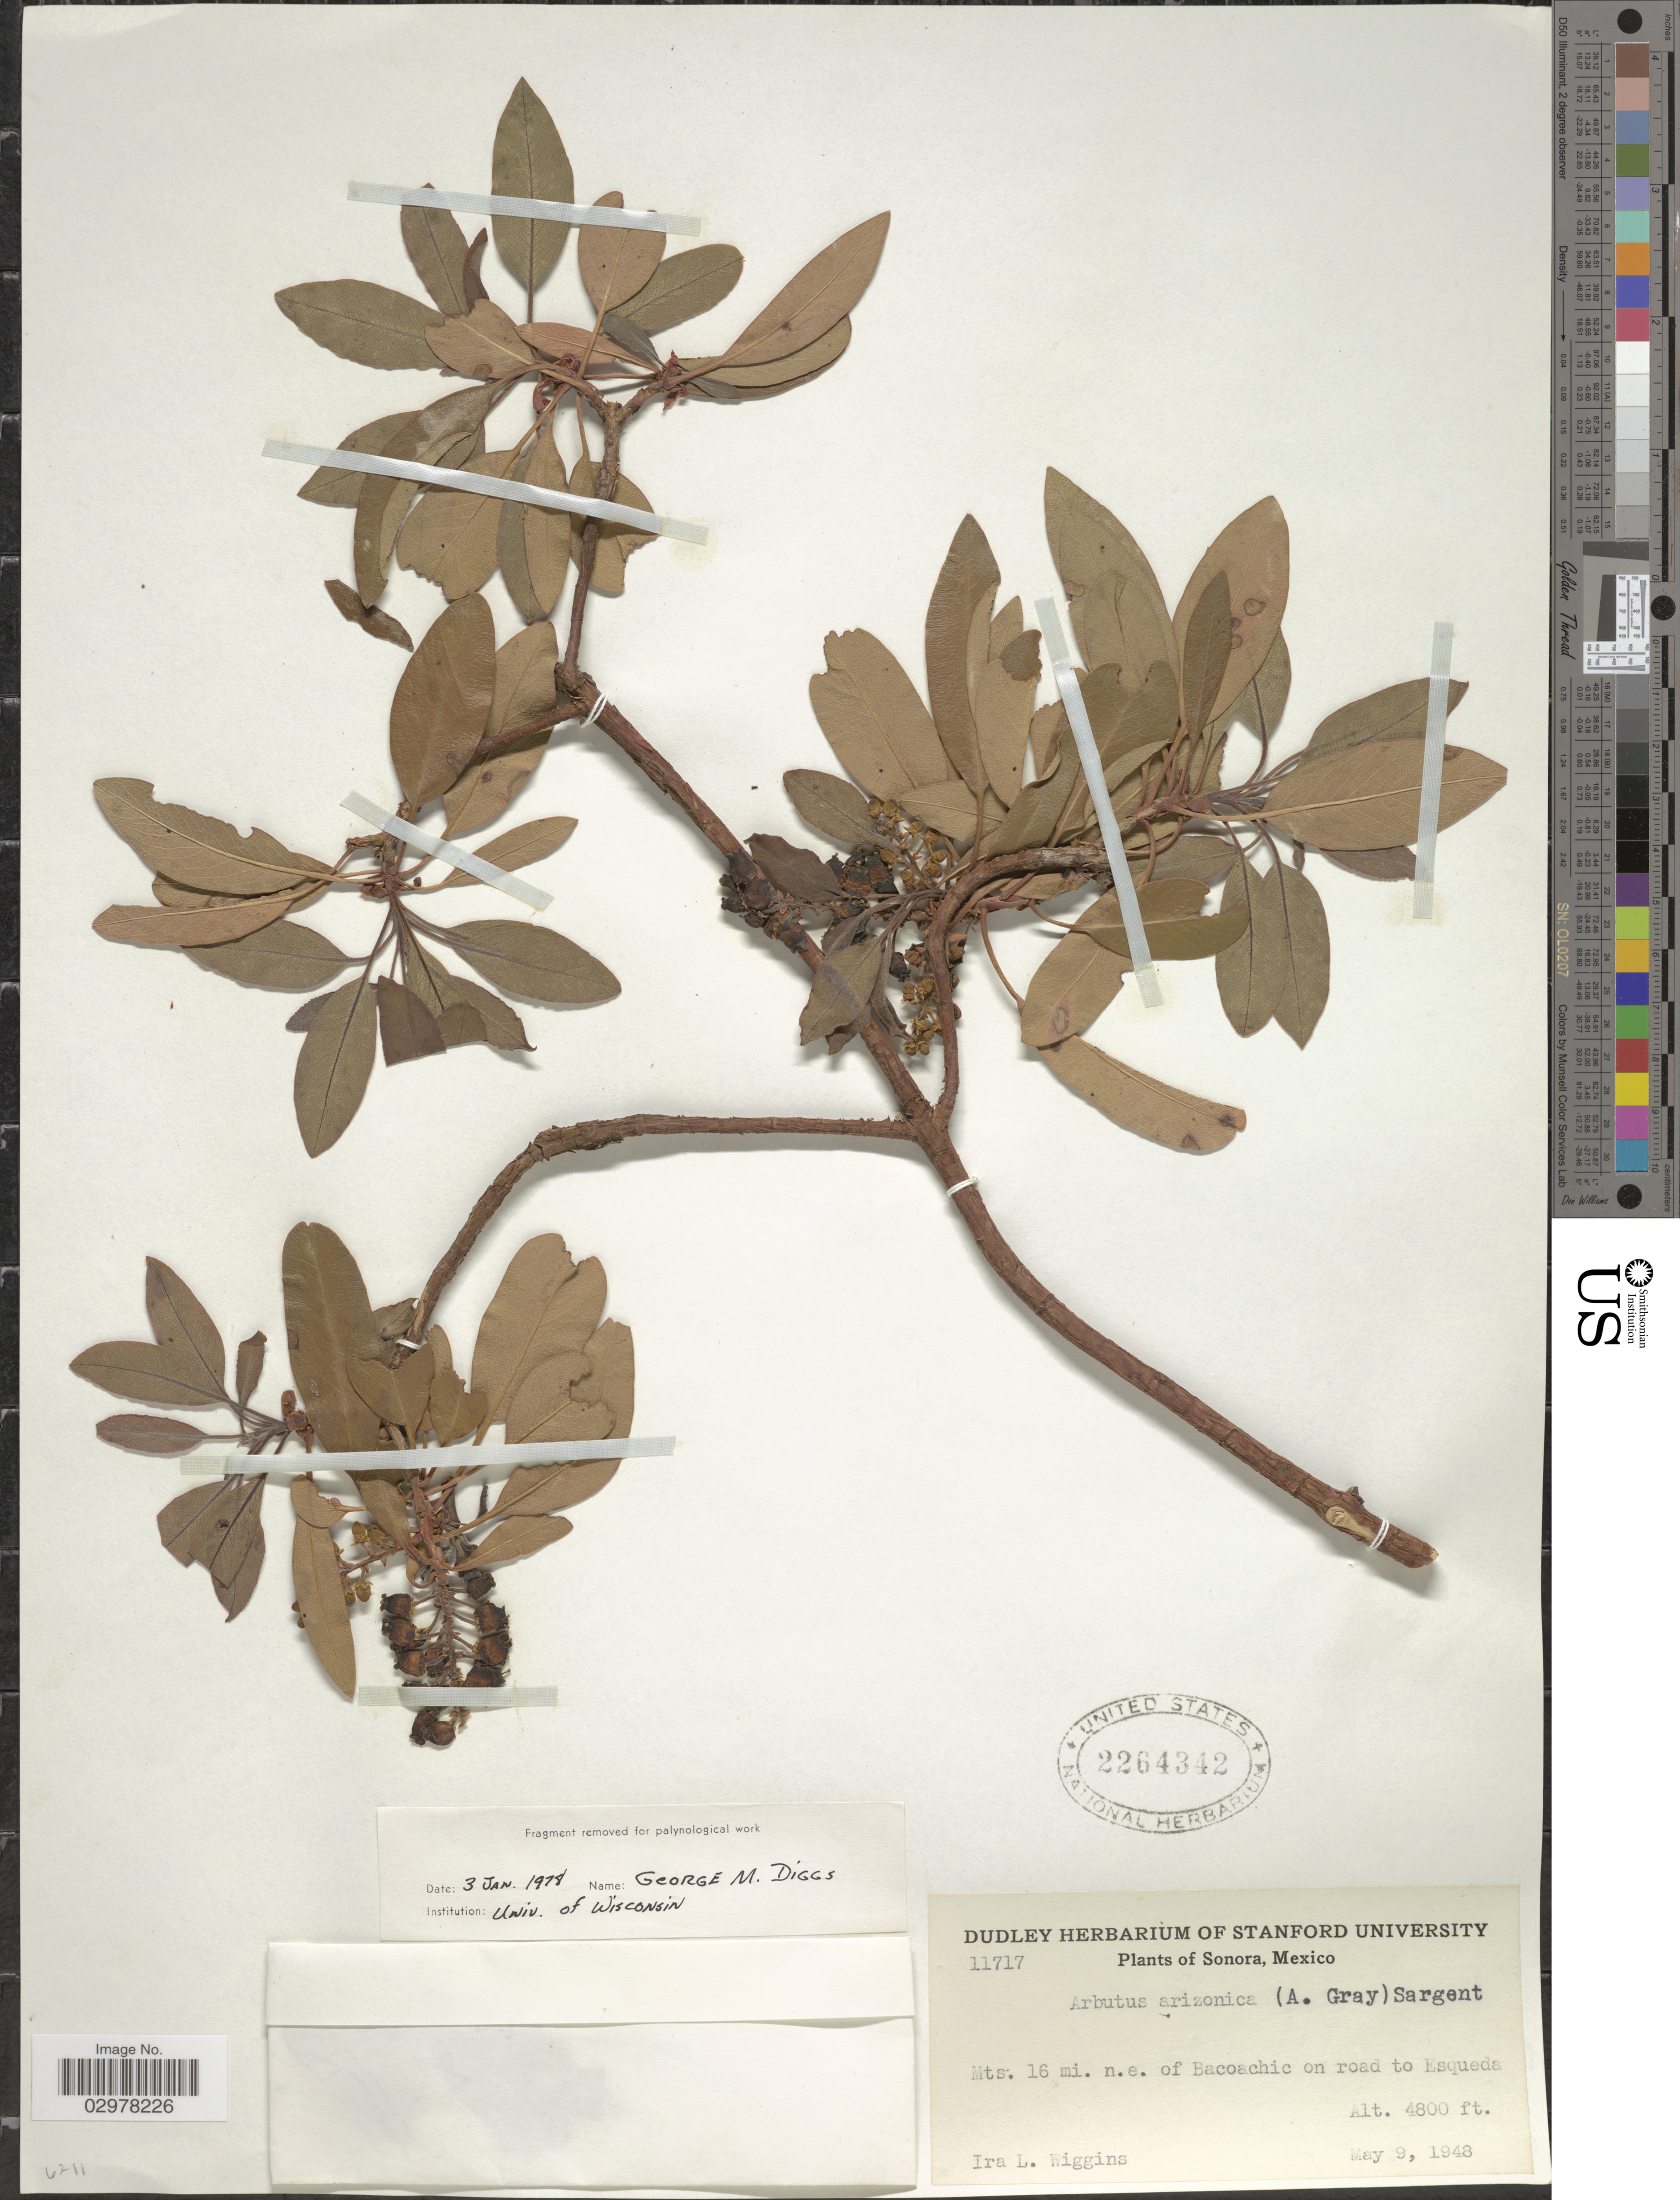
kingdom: Plantae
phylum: Tracheophyta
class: Magnoliopsida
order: Ericales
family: Ericaceae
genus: Arbutus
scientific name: Arbutus arizonica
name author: (A. Gray) Sarg.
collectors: I. L. Wiggins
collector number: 11717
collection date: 1948-05-09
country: Mexico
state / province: Sonora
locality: Mts. 16 mi. n.e. of Bacoachic on road to Esqueda.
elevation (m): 1463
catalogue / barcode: US 2264342